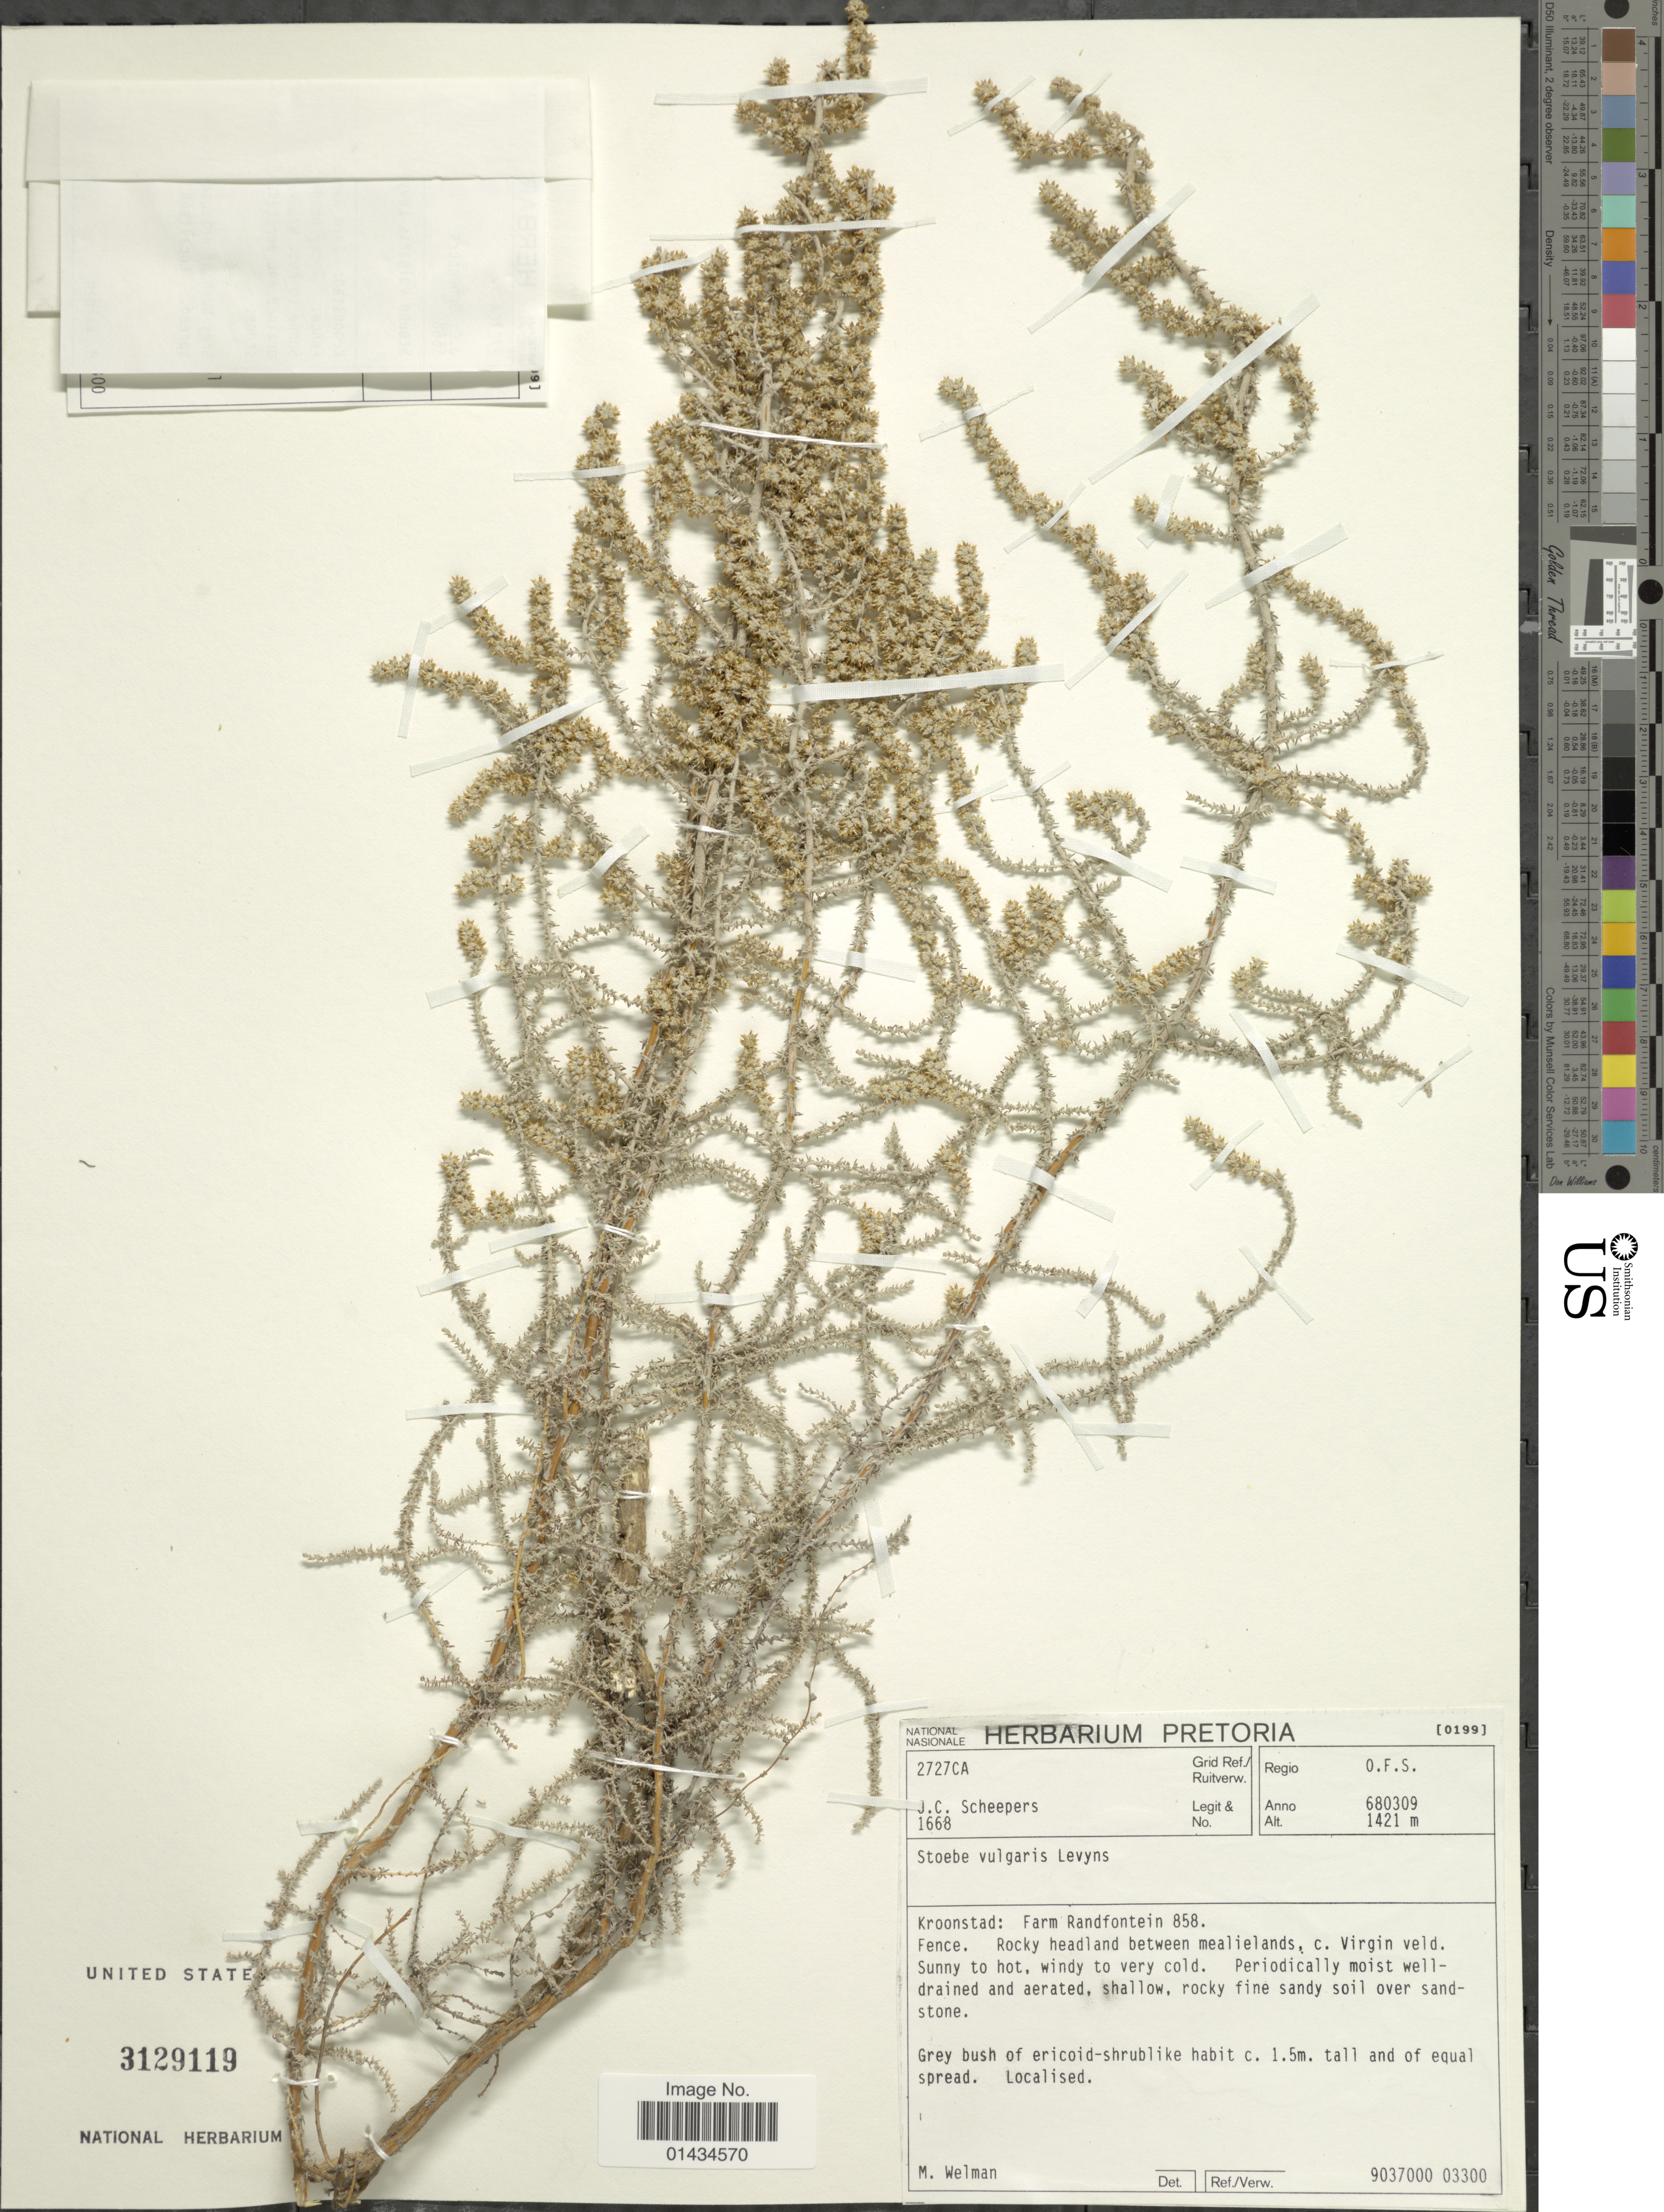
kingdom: Plantae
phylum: Tracheophyta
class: Magnoliopsida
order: Asterales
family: Asteraceae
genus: Stoebe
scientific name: Stoebe vulgaris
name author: Levyns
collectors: J. Scheepers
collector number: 1668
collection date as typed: Transcribed d/m/y: 9/3/68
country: South Africa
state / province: Free State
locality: Kroonstad: Farm Randfontein 858, Fence, rocky headland between mealieland, c. Virgin veld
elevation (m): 1421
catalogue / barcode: US 3129119